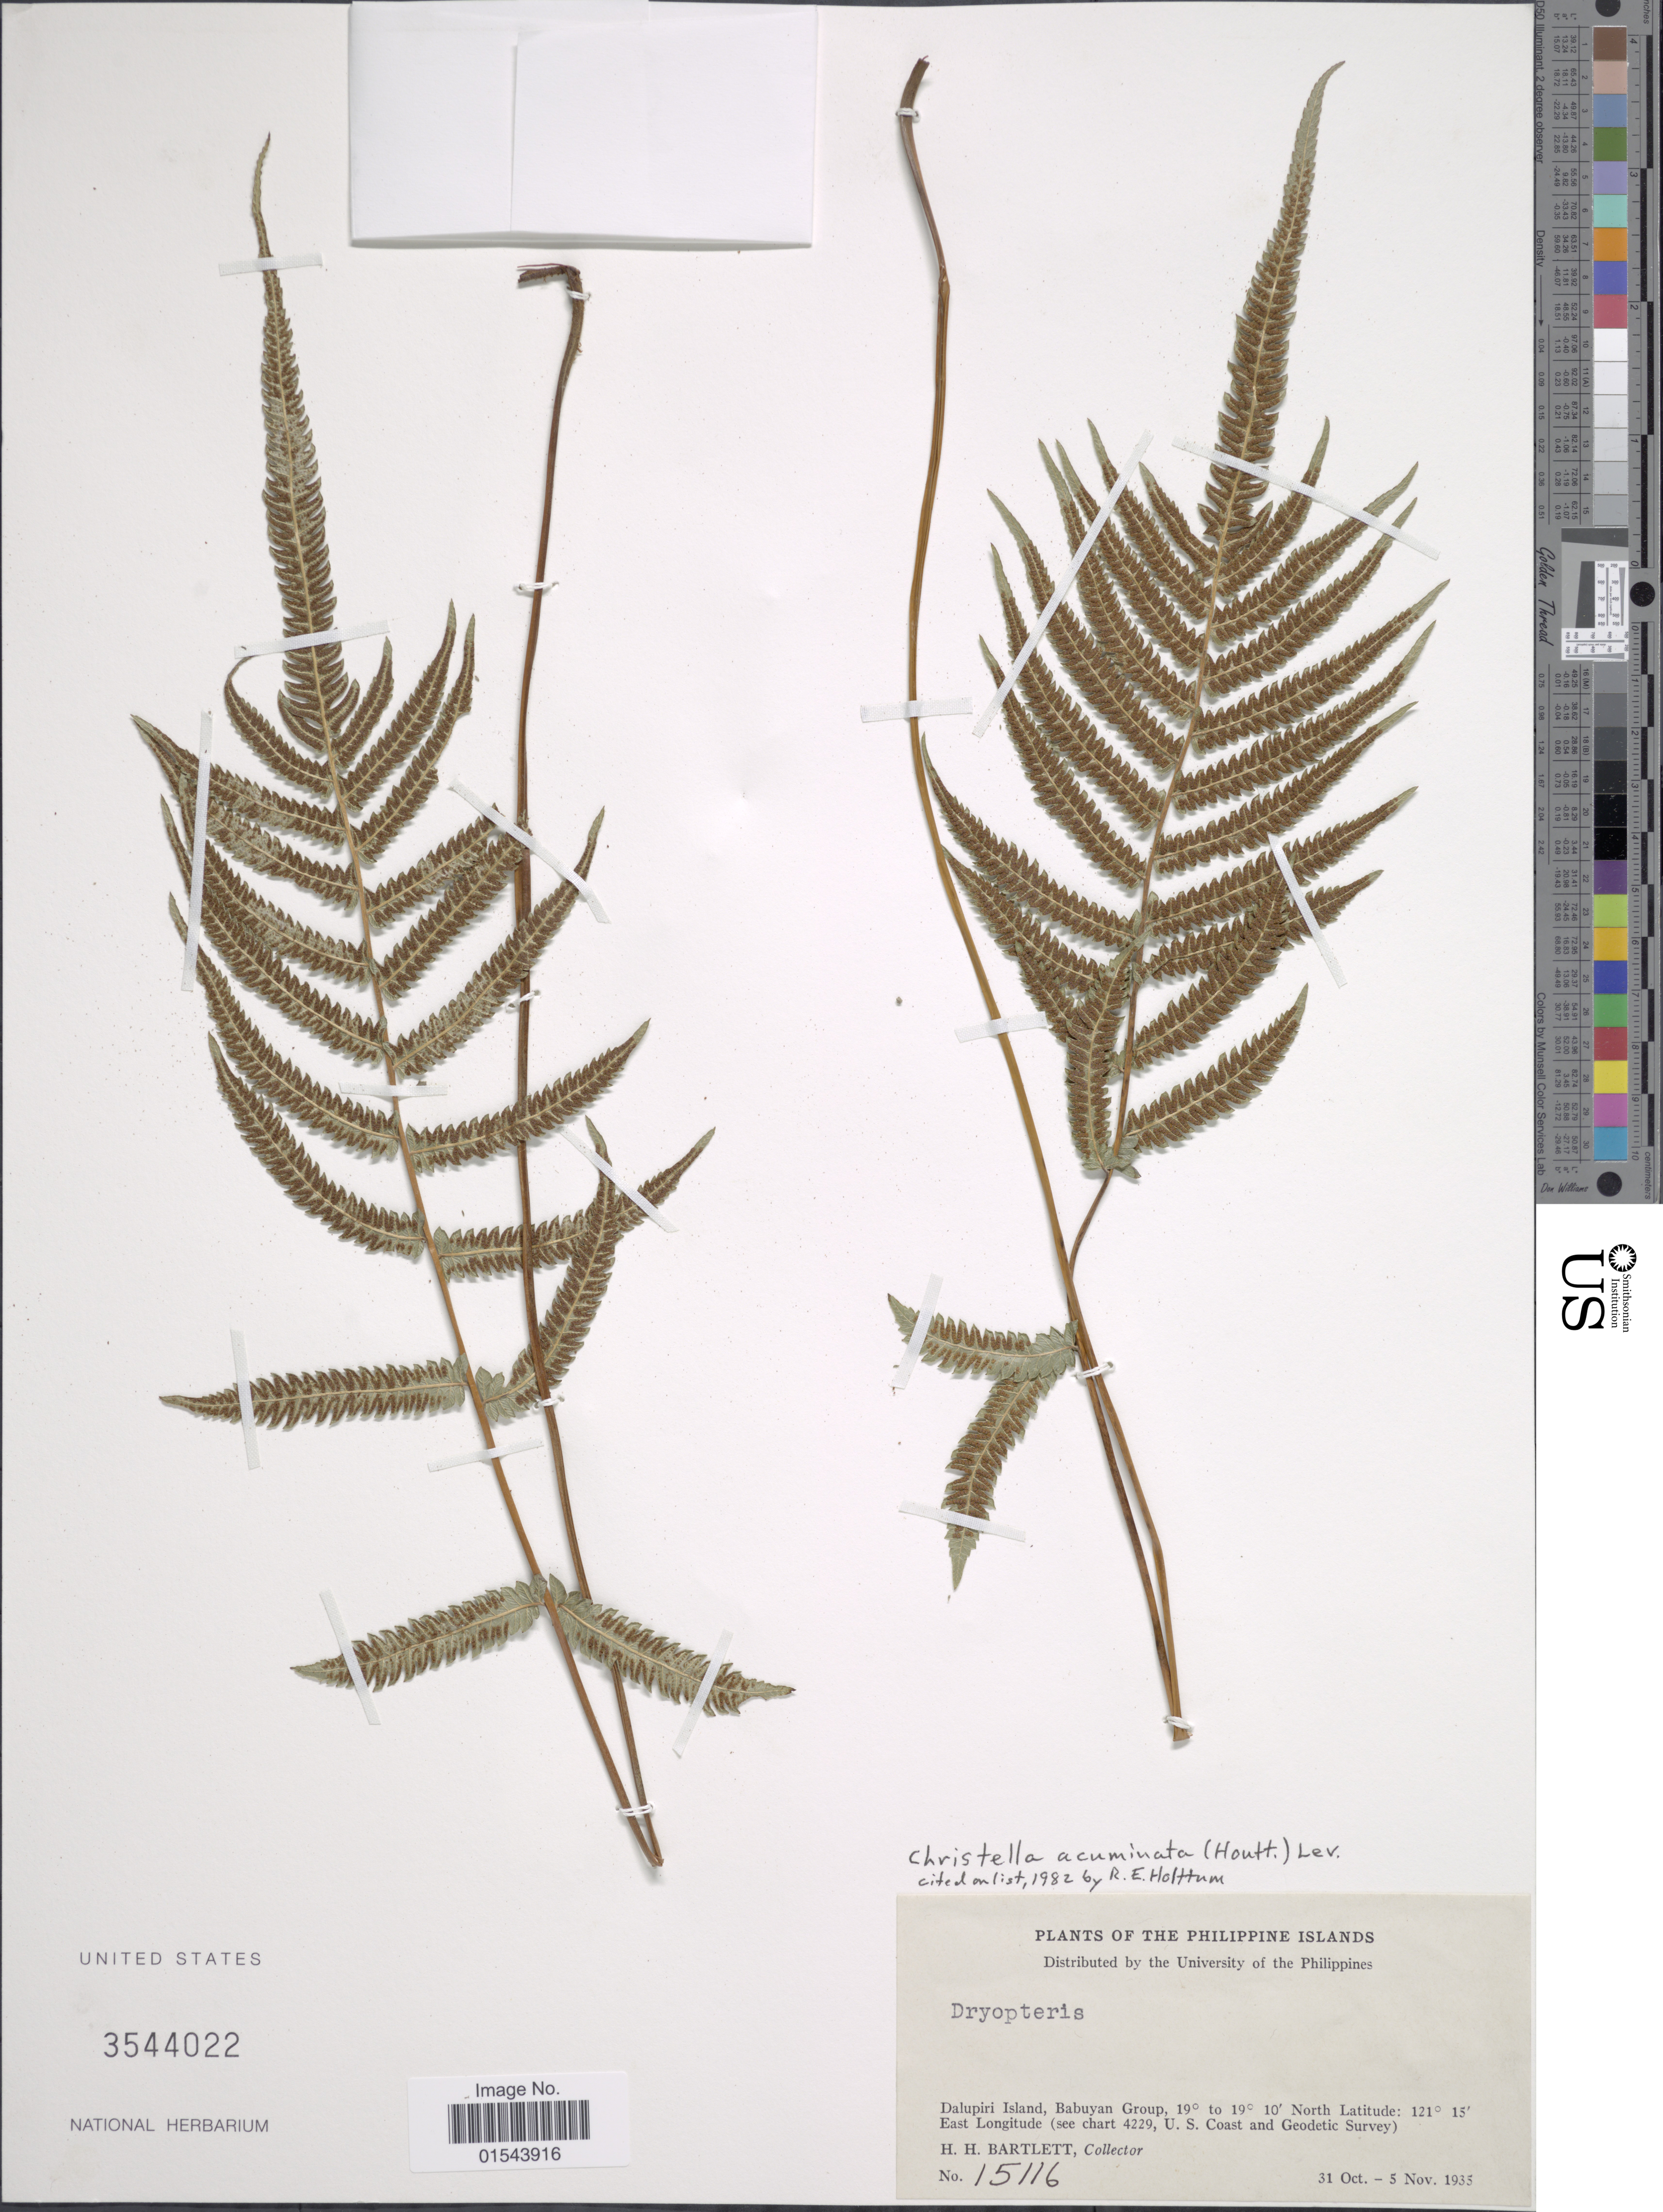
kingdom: Plantae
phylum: Tracheophyta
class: Polypodiopsida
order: Polypodiales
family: Thelypteridaceae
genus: Christella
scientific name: Christella acuminata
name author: (Houtt.) H. Lév.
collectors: H. H. Bartlett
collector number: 15116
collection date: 1935-10-31/1935-11-05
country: Philippines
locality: Plants of The Philippine Islands. Dalupiri Island. Babuyan Group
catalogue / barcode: US 3544022